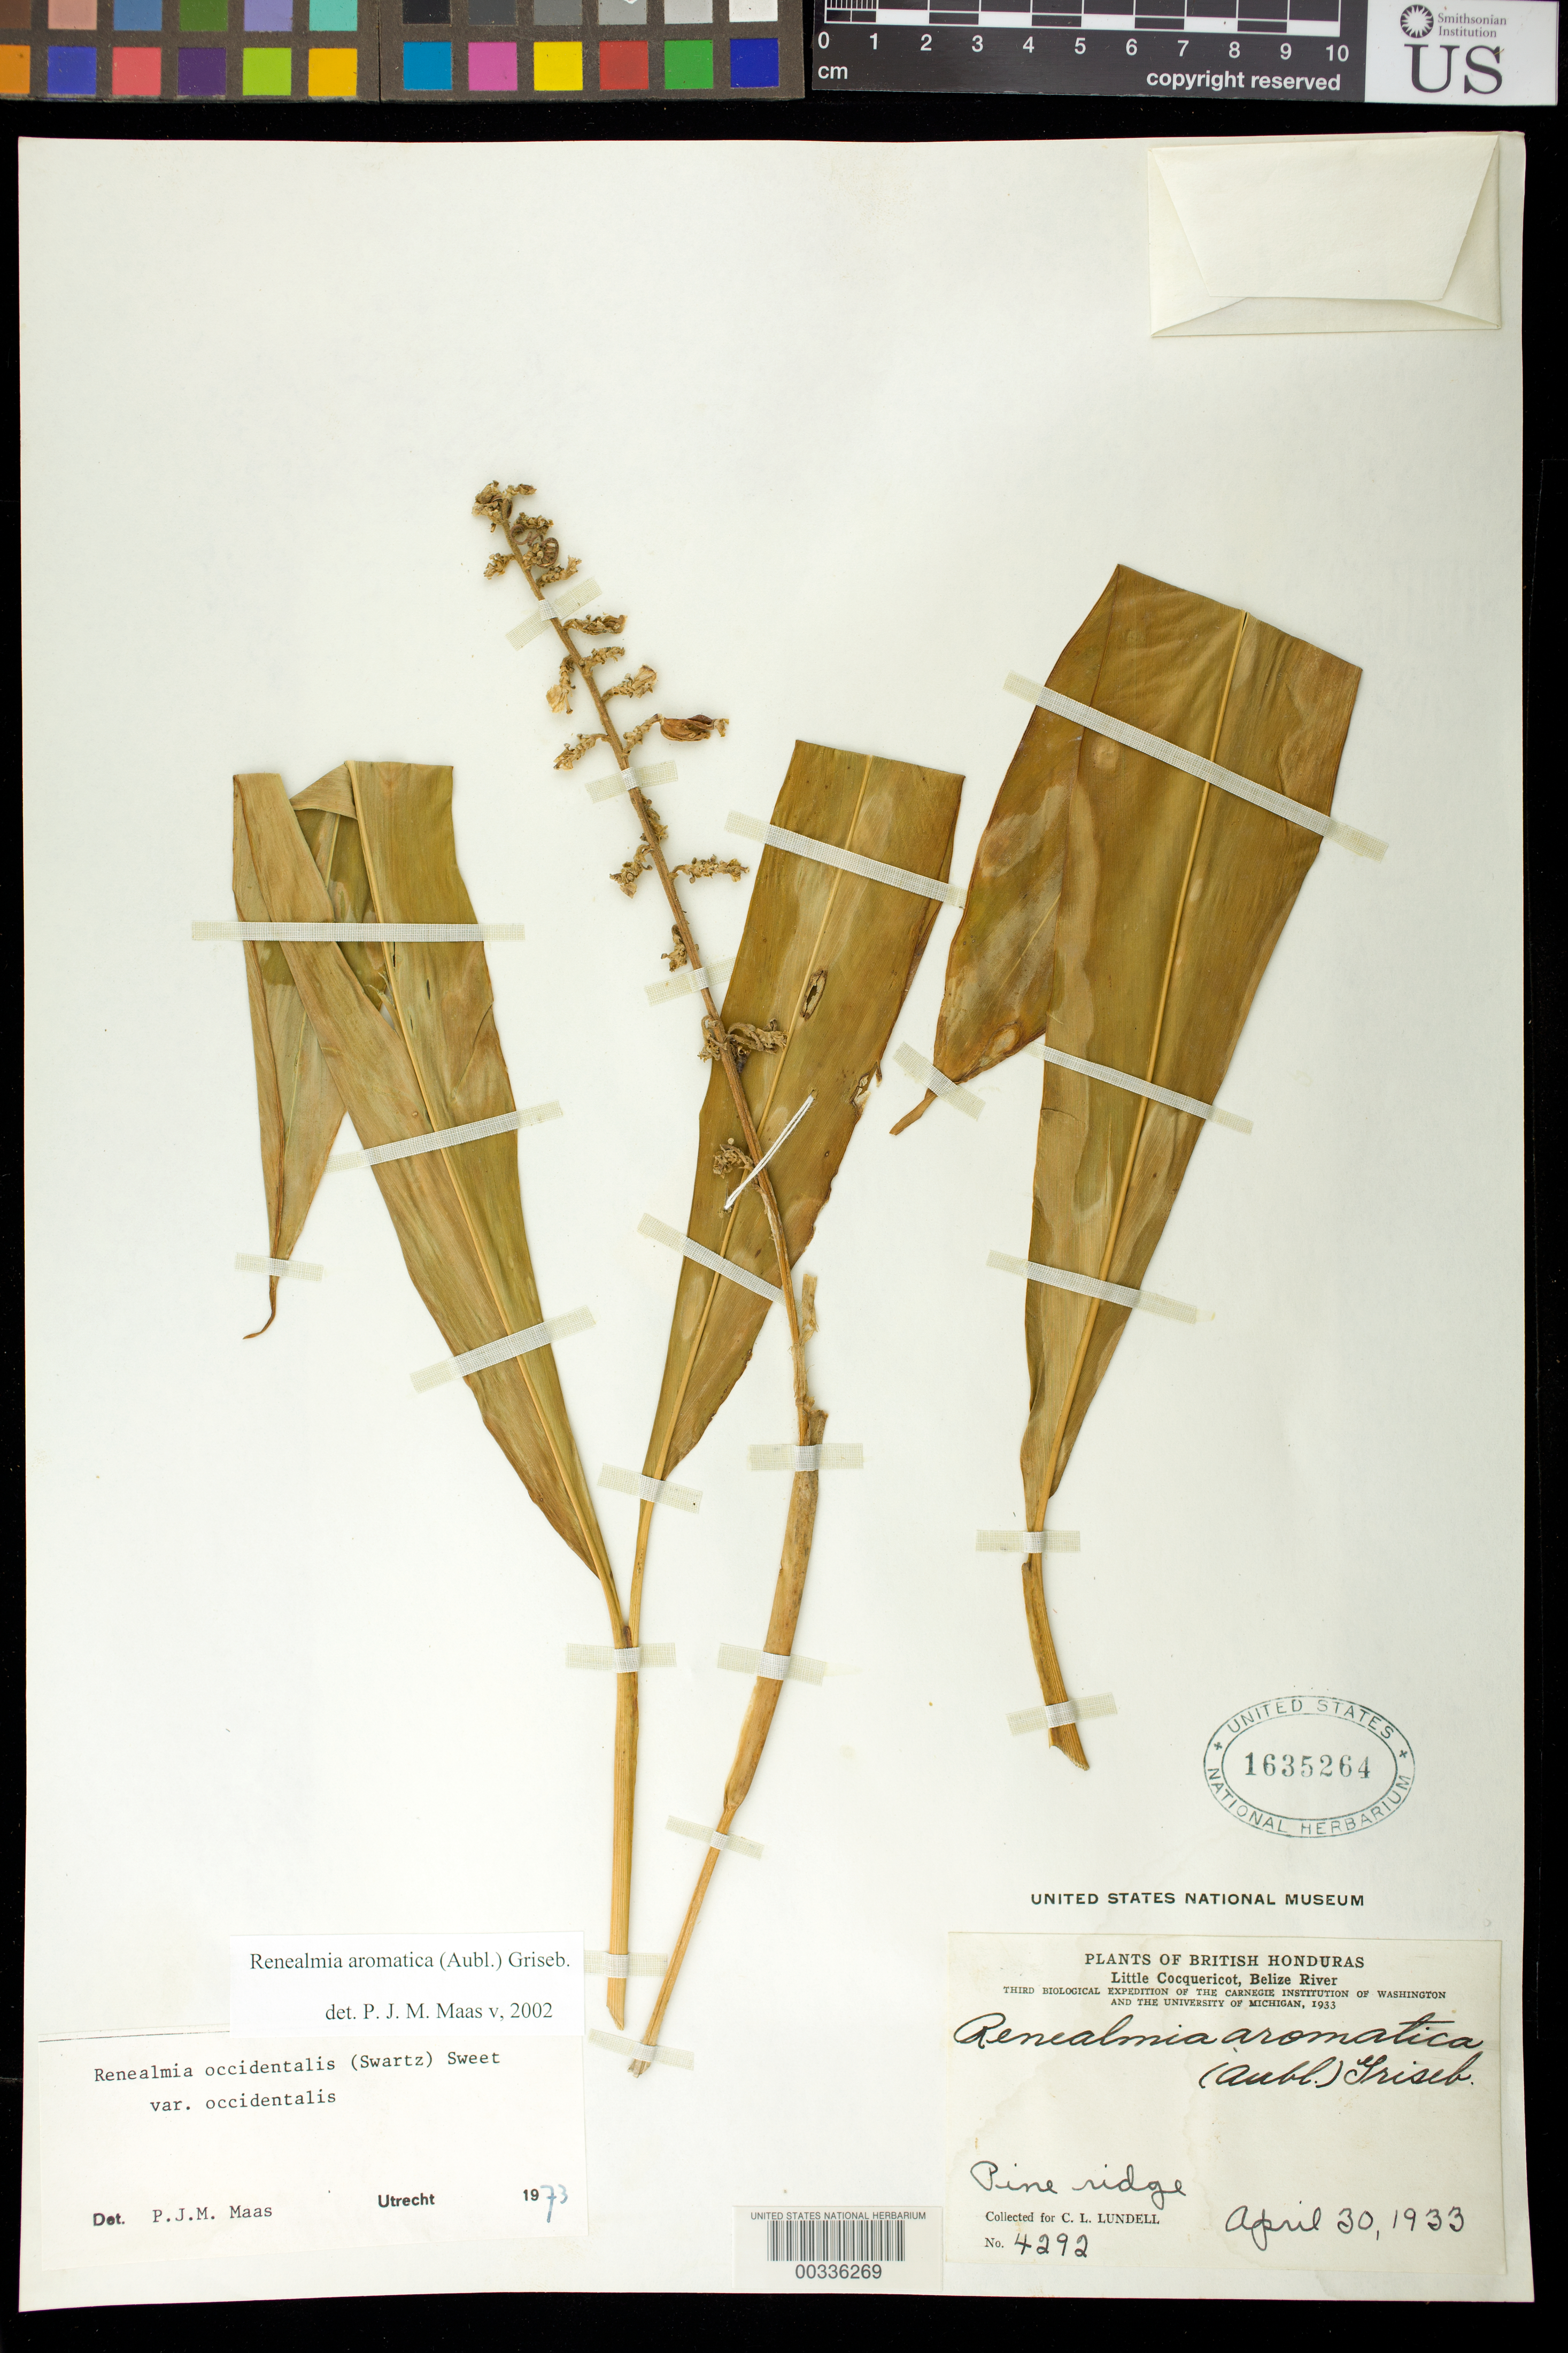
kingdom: Plantae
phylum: Tracheophyta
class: Liliopsida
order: Zingiberales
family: Zingiberaceae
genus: Renealmia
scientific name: Renealmia aromatica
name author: (Aubl.) Griseb.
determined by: Maas, Paul J. M.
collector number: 4292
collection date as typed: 30 Apr 1933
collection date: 1933-04-30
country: Belize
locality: Little Cocquericot, Belize River, Pine Ridge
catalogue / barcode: US 1635264